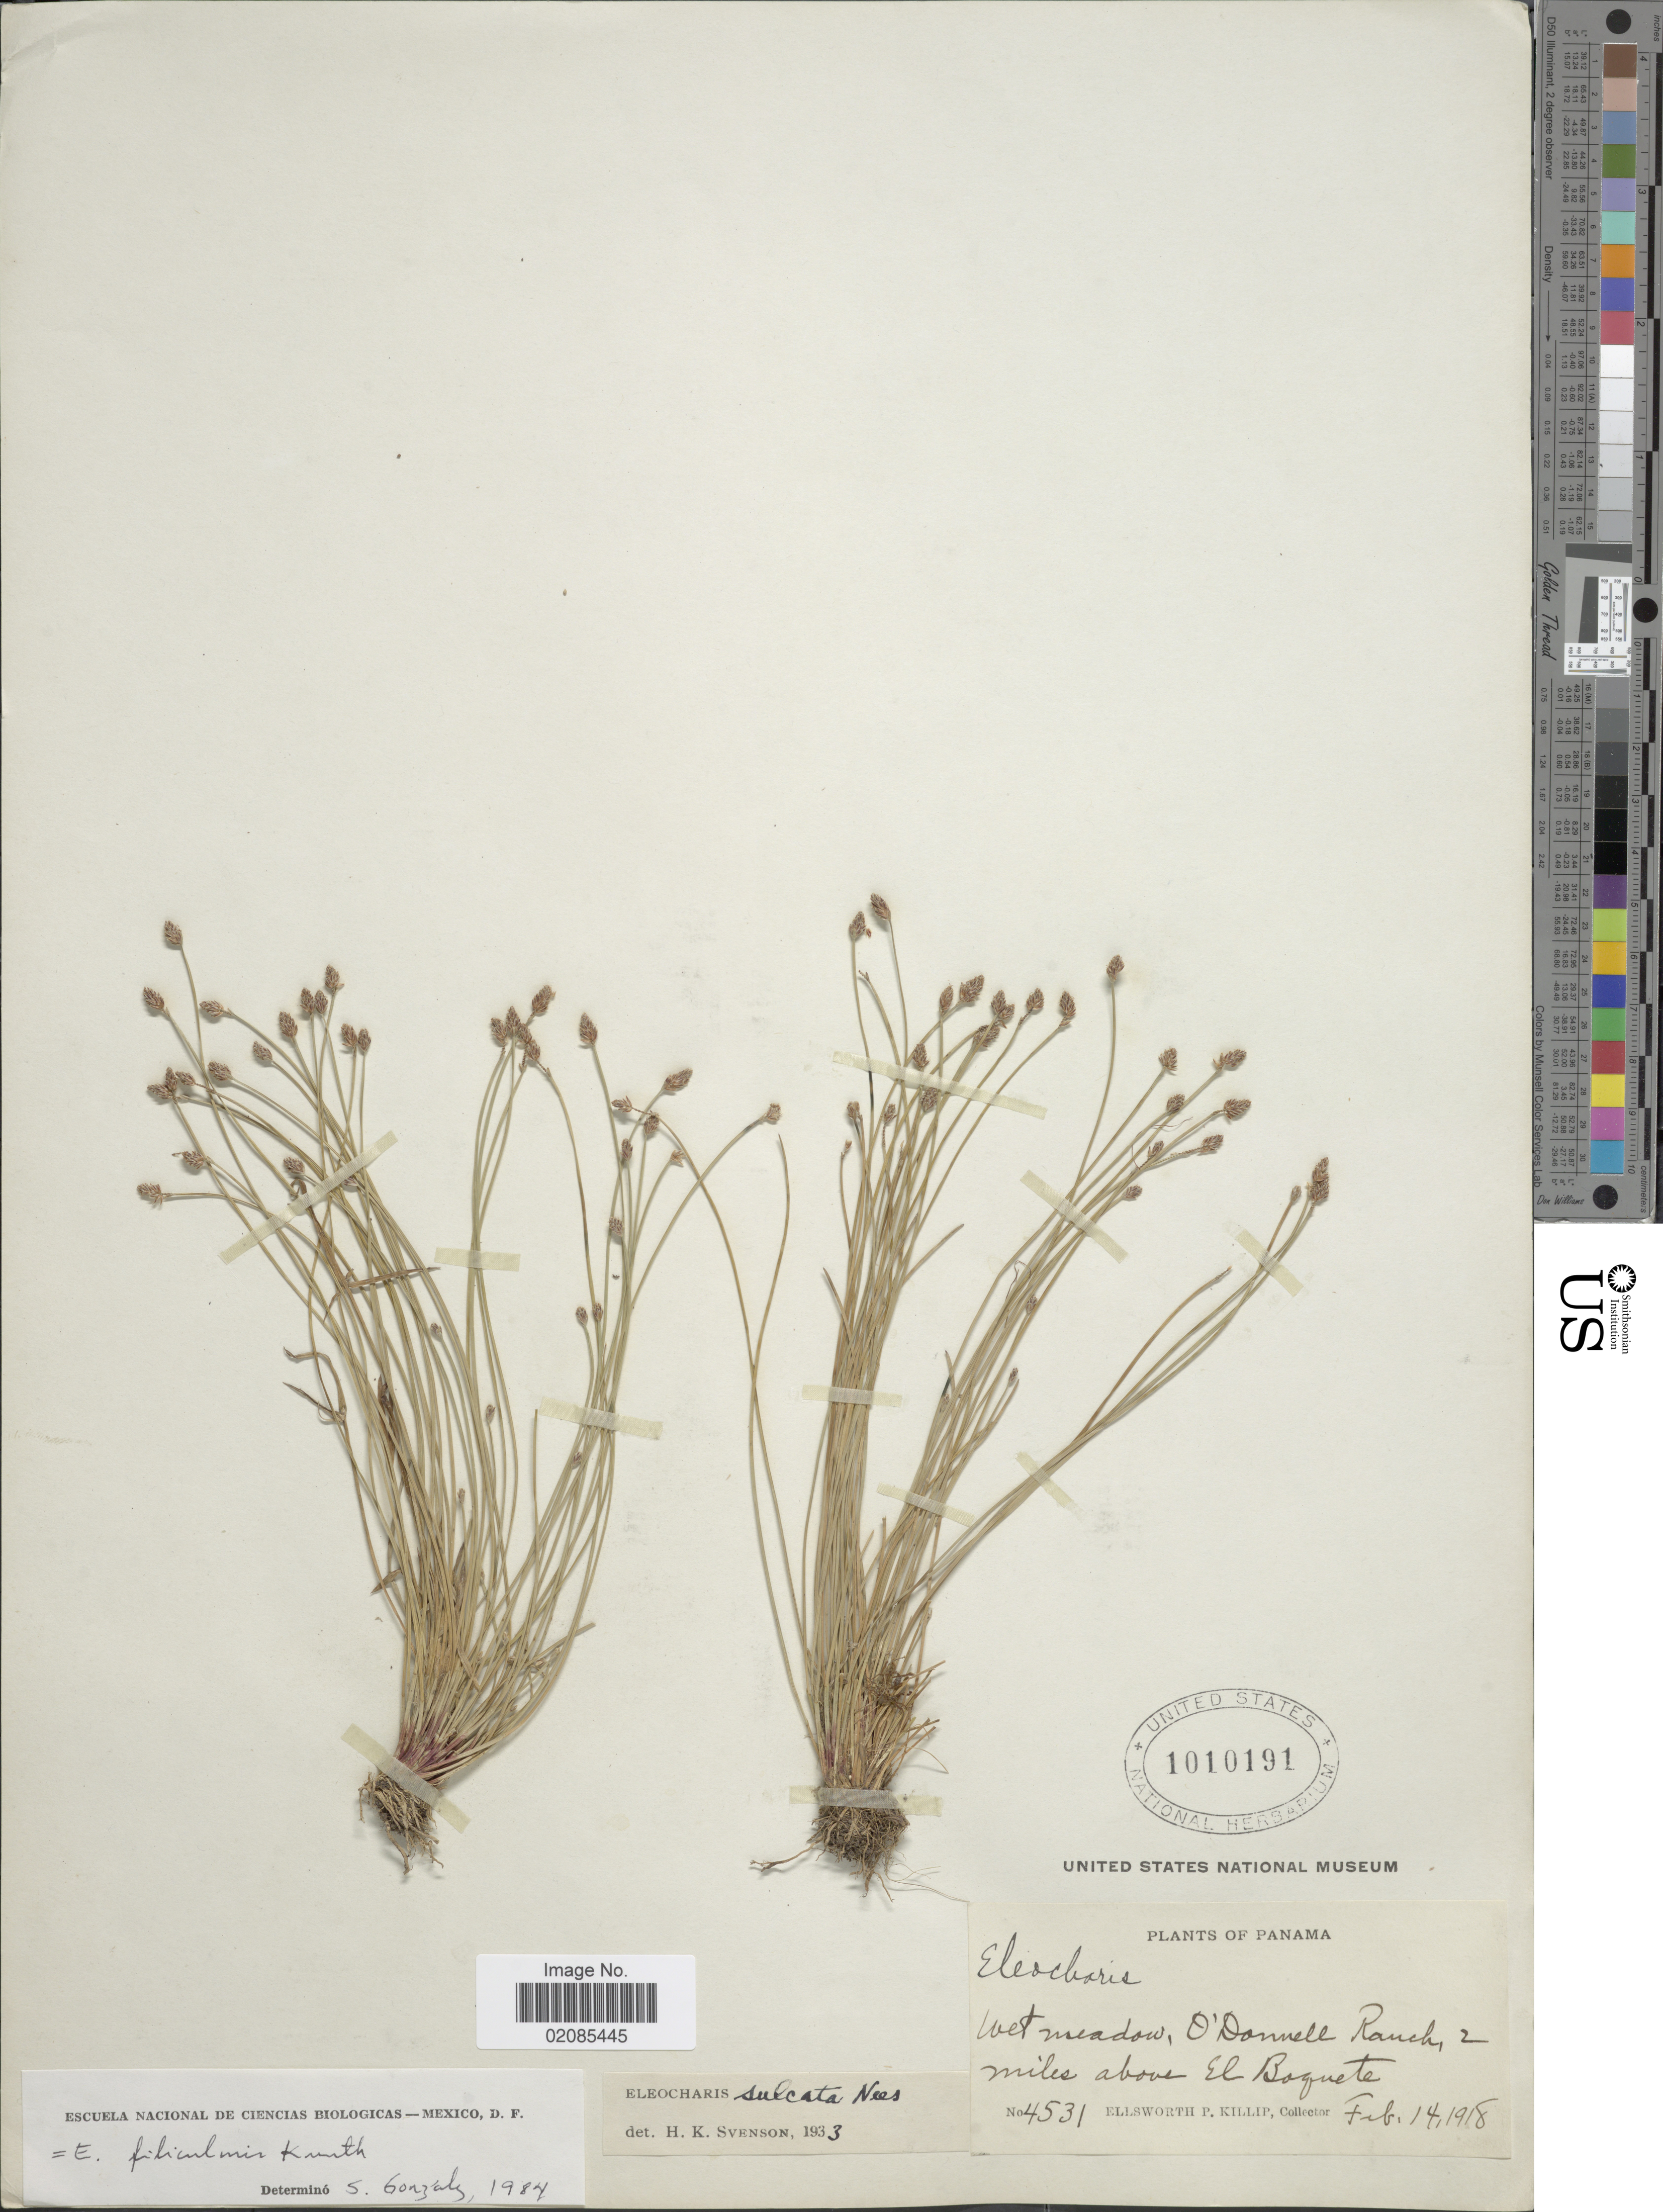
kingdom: Plantae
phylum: Tracheophyta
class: Liliopsida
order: Poales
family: Cyperaceae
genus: Eleocharis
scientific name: Eleocharis filiculmis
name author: Kunth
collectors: E. P. Killip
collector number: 4531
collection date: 1918-02-14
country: Panama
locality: Wet meadow, O'Donnell Ranch, 2 miles above El Boquete.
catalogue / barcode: US 1010191